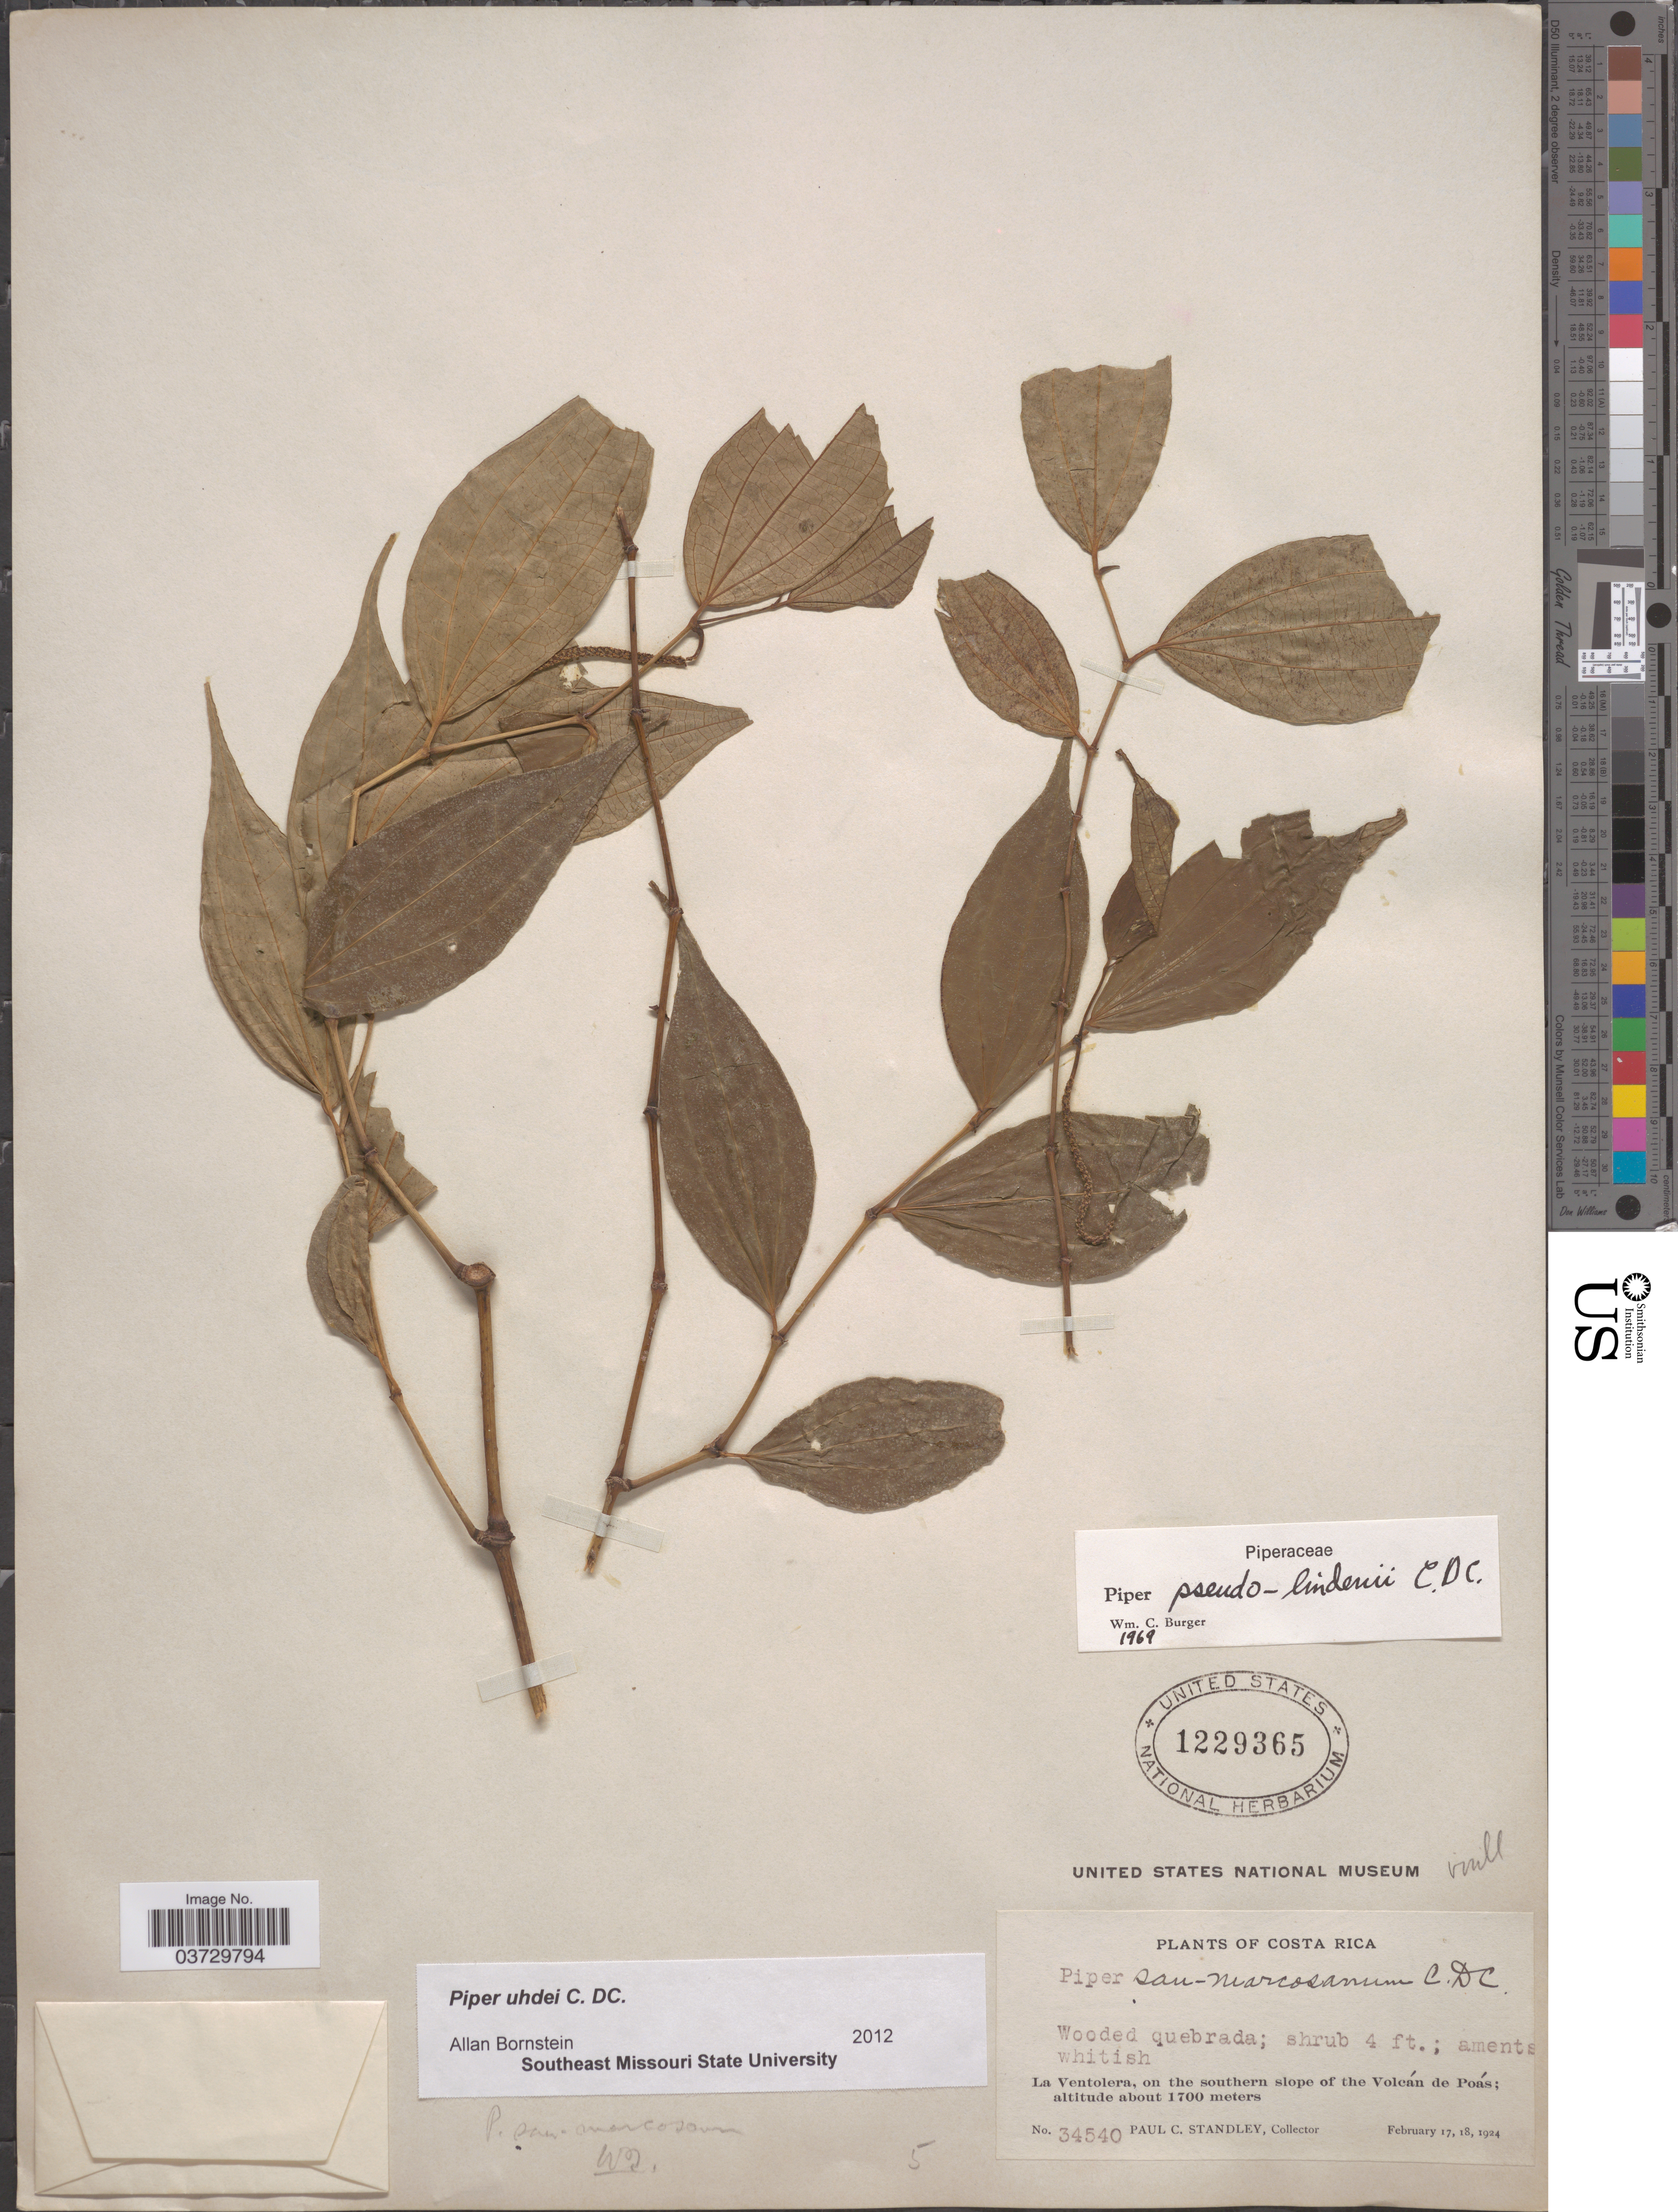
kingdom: Plantae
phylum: Tracheophyta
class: Magnoliopsida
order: Piperales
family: Piperaceae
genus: Piper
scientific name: Piper uhdei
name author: C. DC.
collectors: P. C. Standley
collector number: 34540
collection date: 1924-02-17/1924-02-18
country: Costa Rica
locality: La Ventolera, on the southern slope of the Volcán de Poás.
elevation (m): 1700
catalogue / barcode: US 1229365